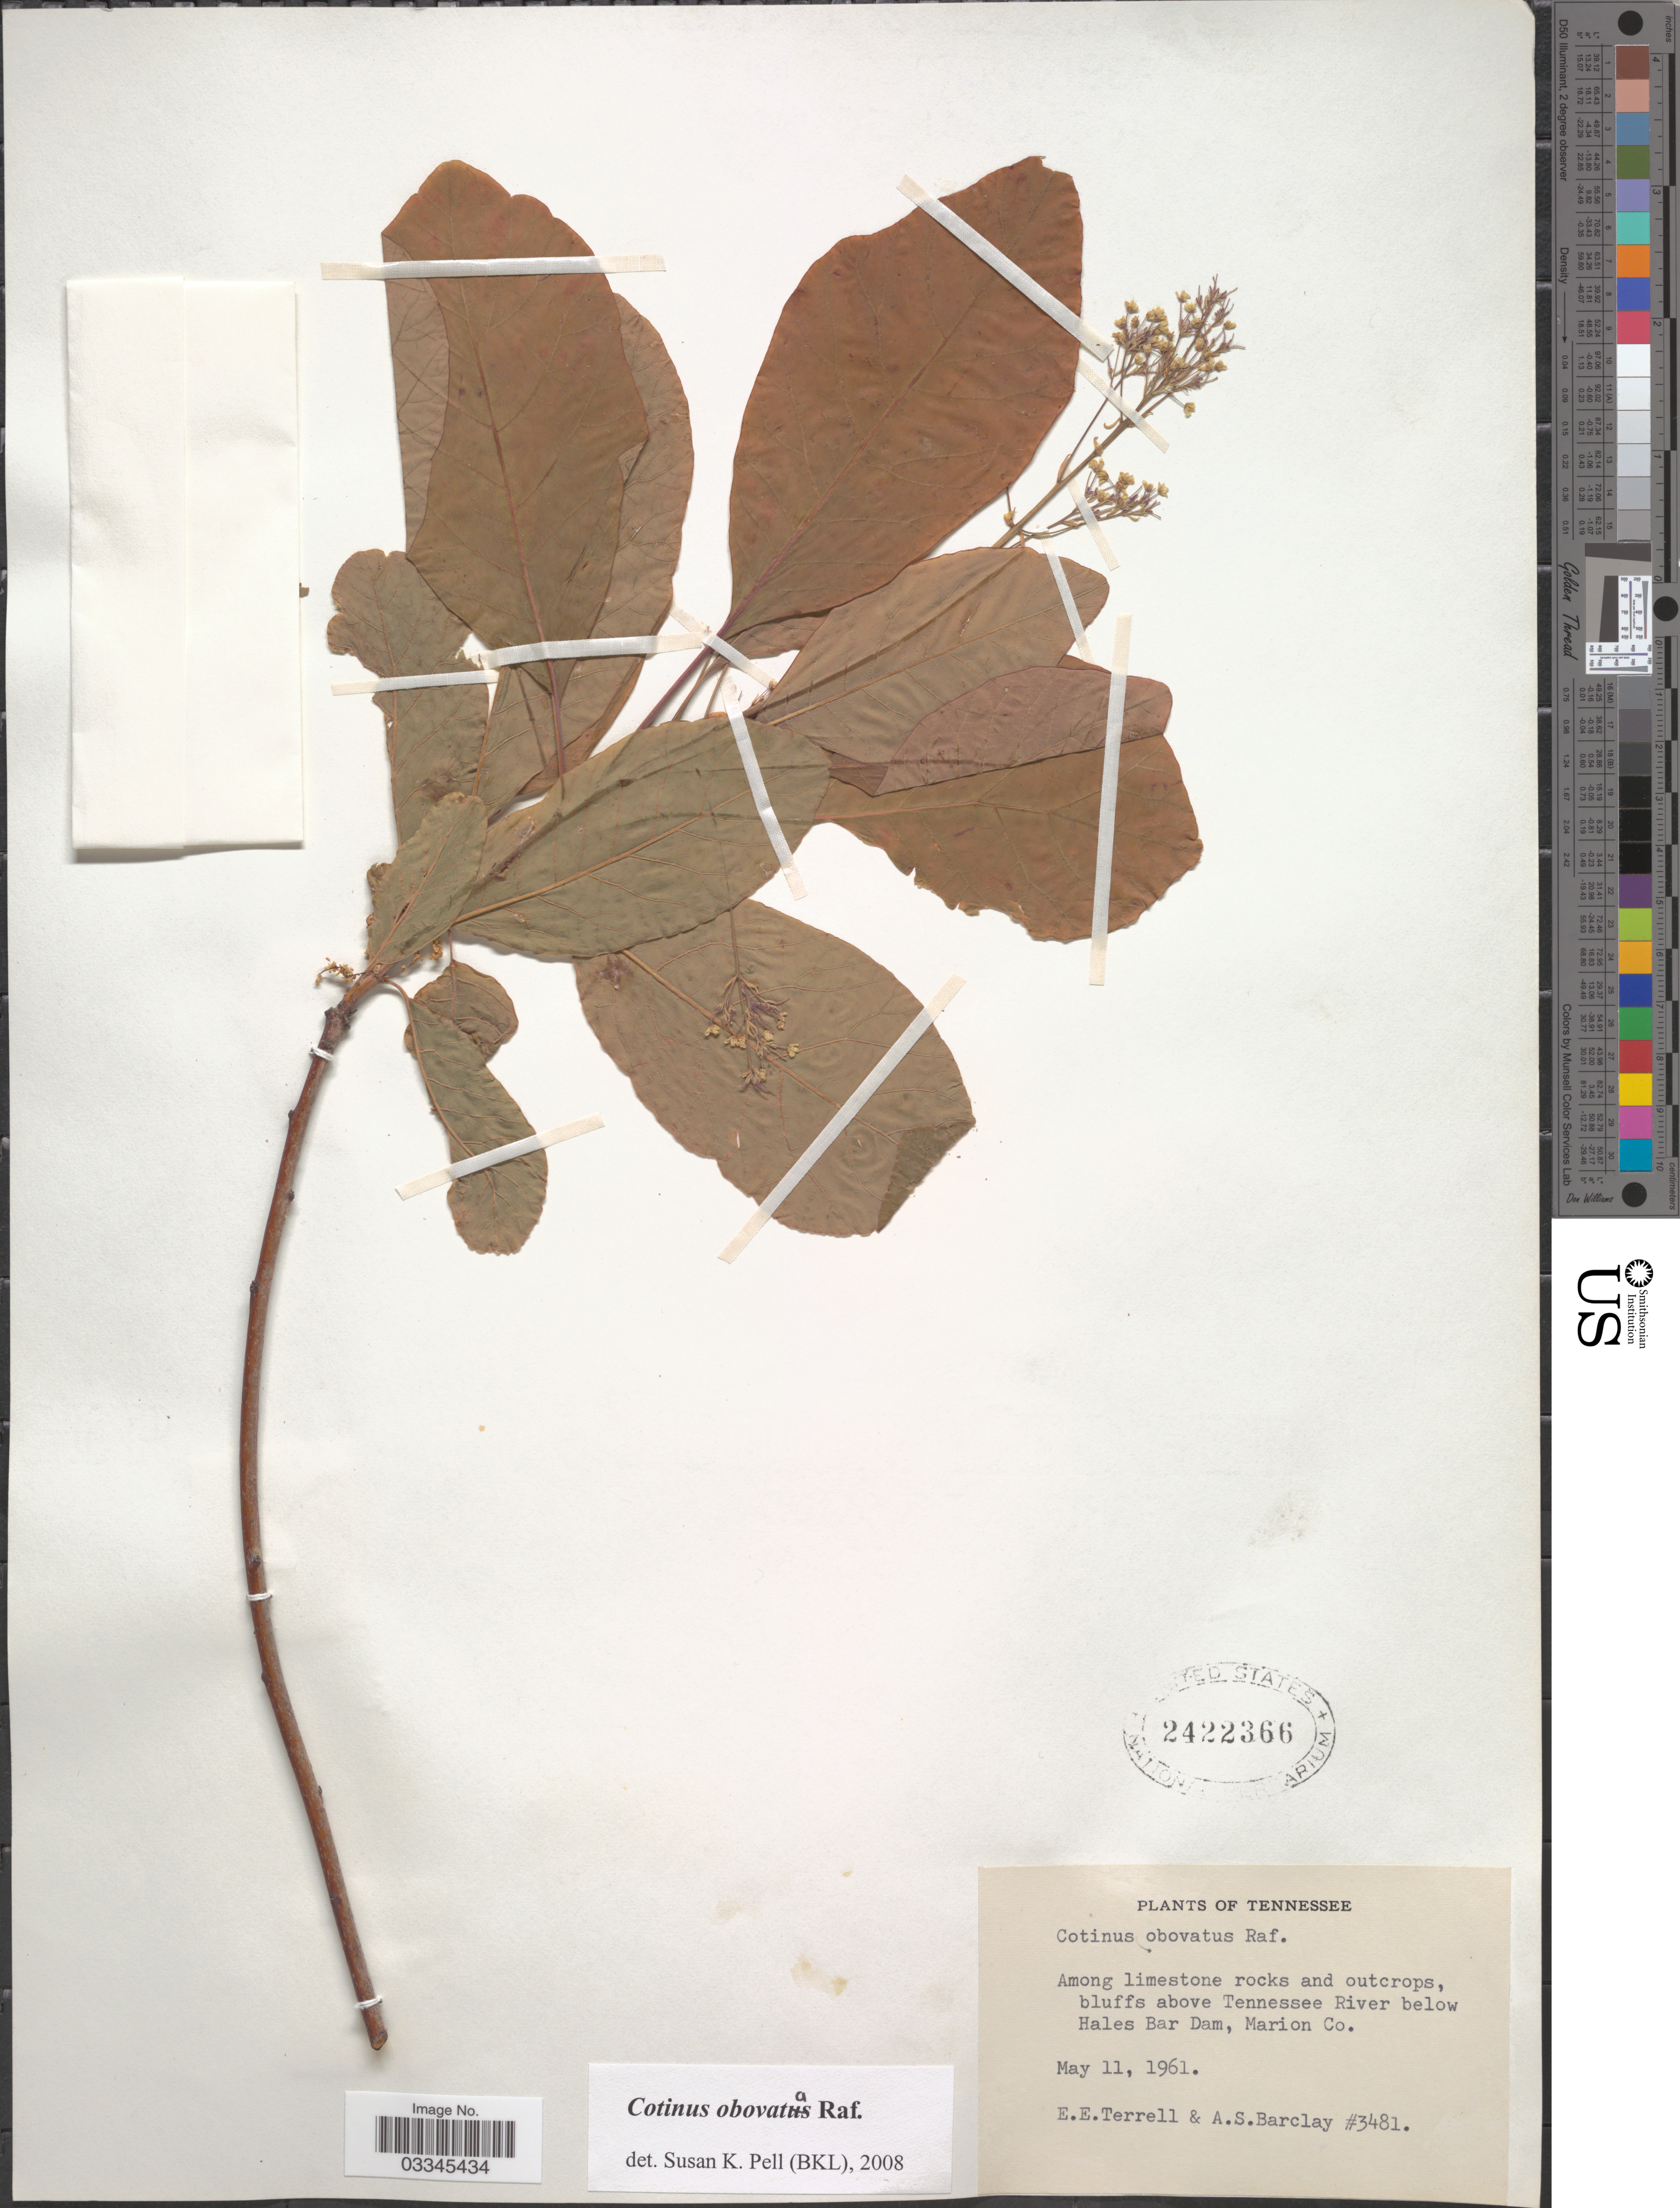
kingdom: Plantae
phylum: Tracheophyta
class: Magnoliopsida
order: Sapindales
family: Anacardiaceae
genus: Cotinus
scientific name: Cotinus obovatus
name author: Raf.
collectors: E. E. Terrell & A. S. Barclay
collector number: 3481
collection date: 1961-05-11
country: United States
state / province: Tennessee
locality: Bluffs above Tennessee River below Hales Bar Dam, Marion Co.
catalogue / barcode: US 2422366